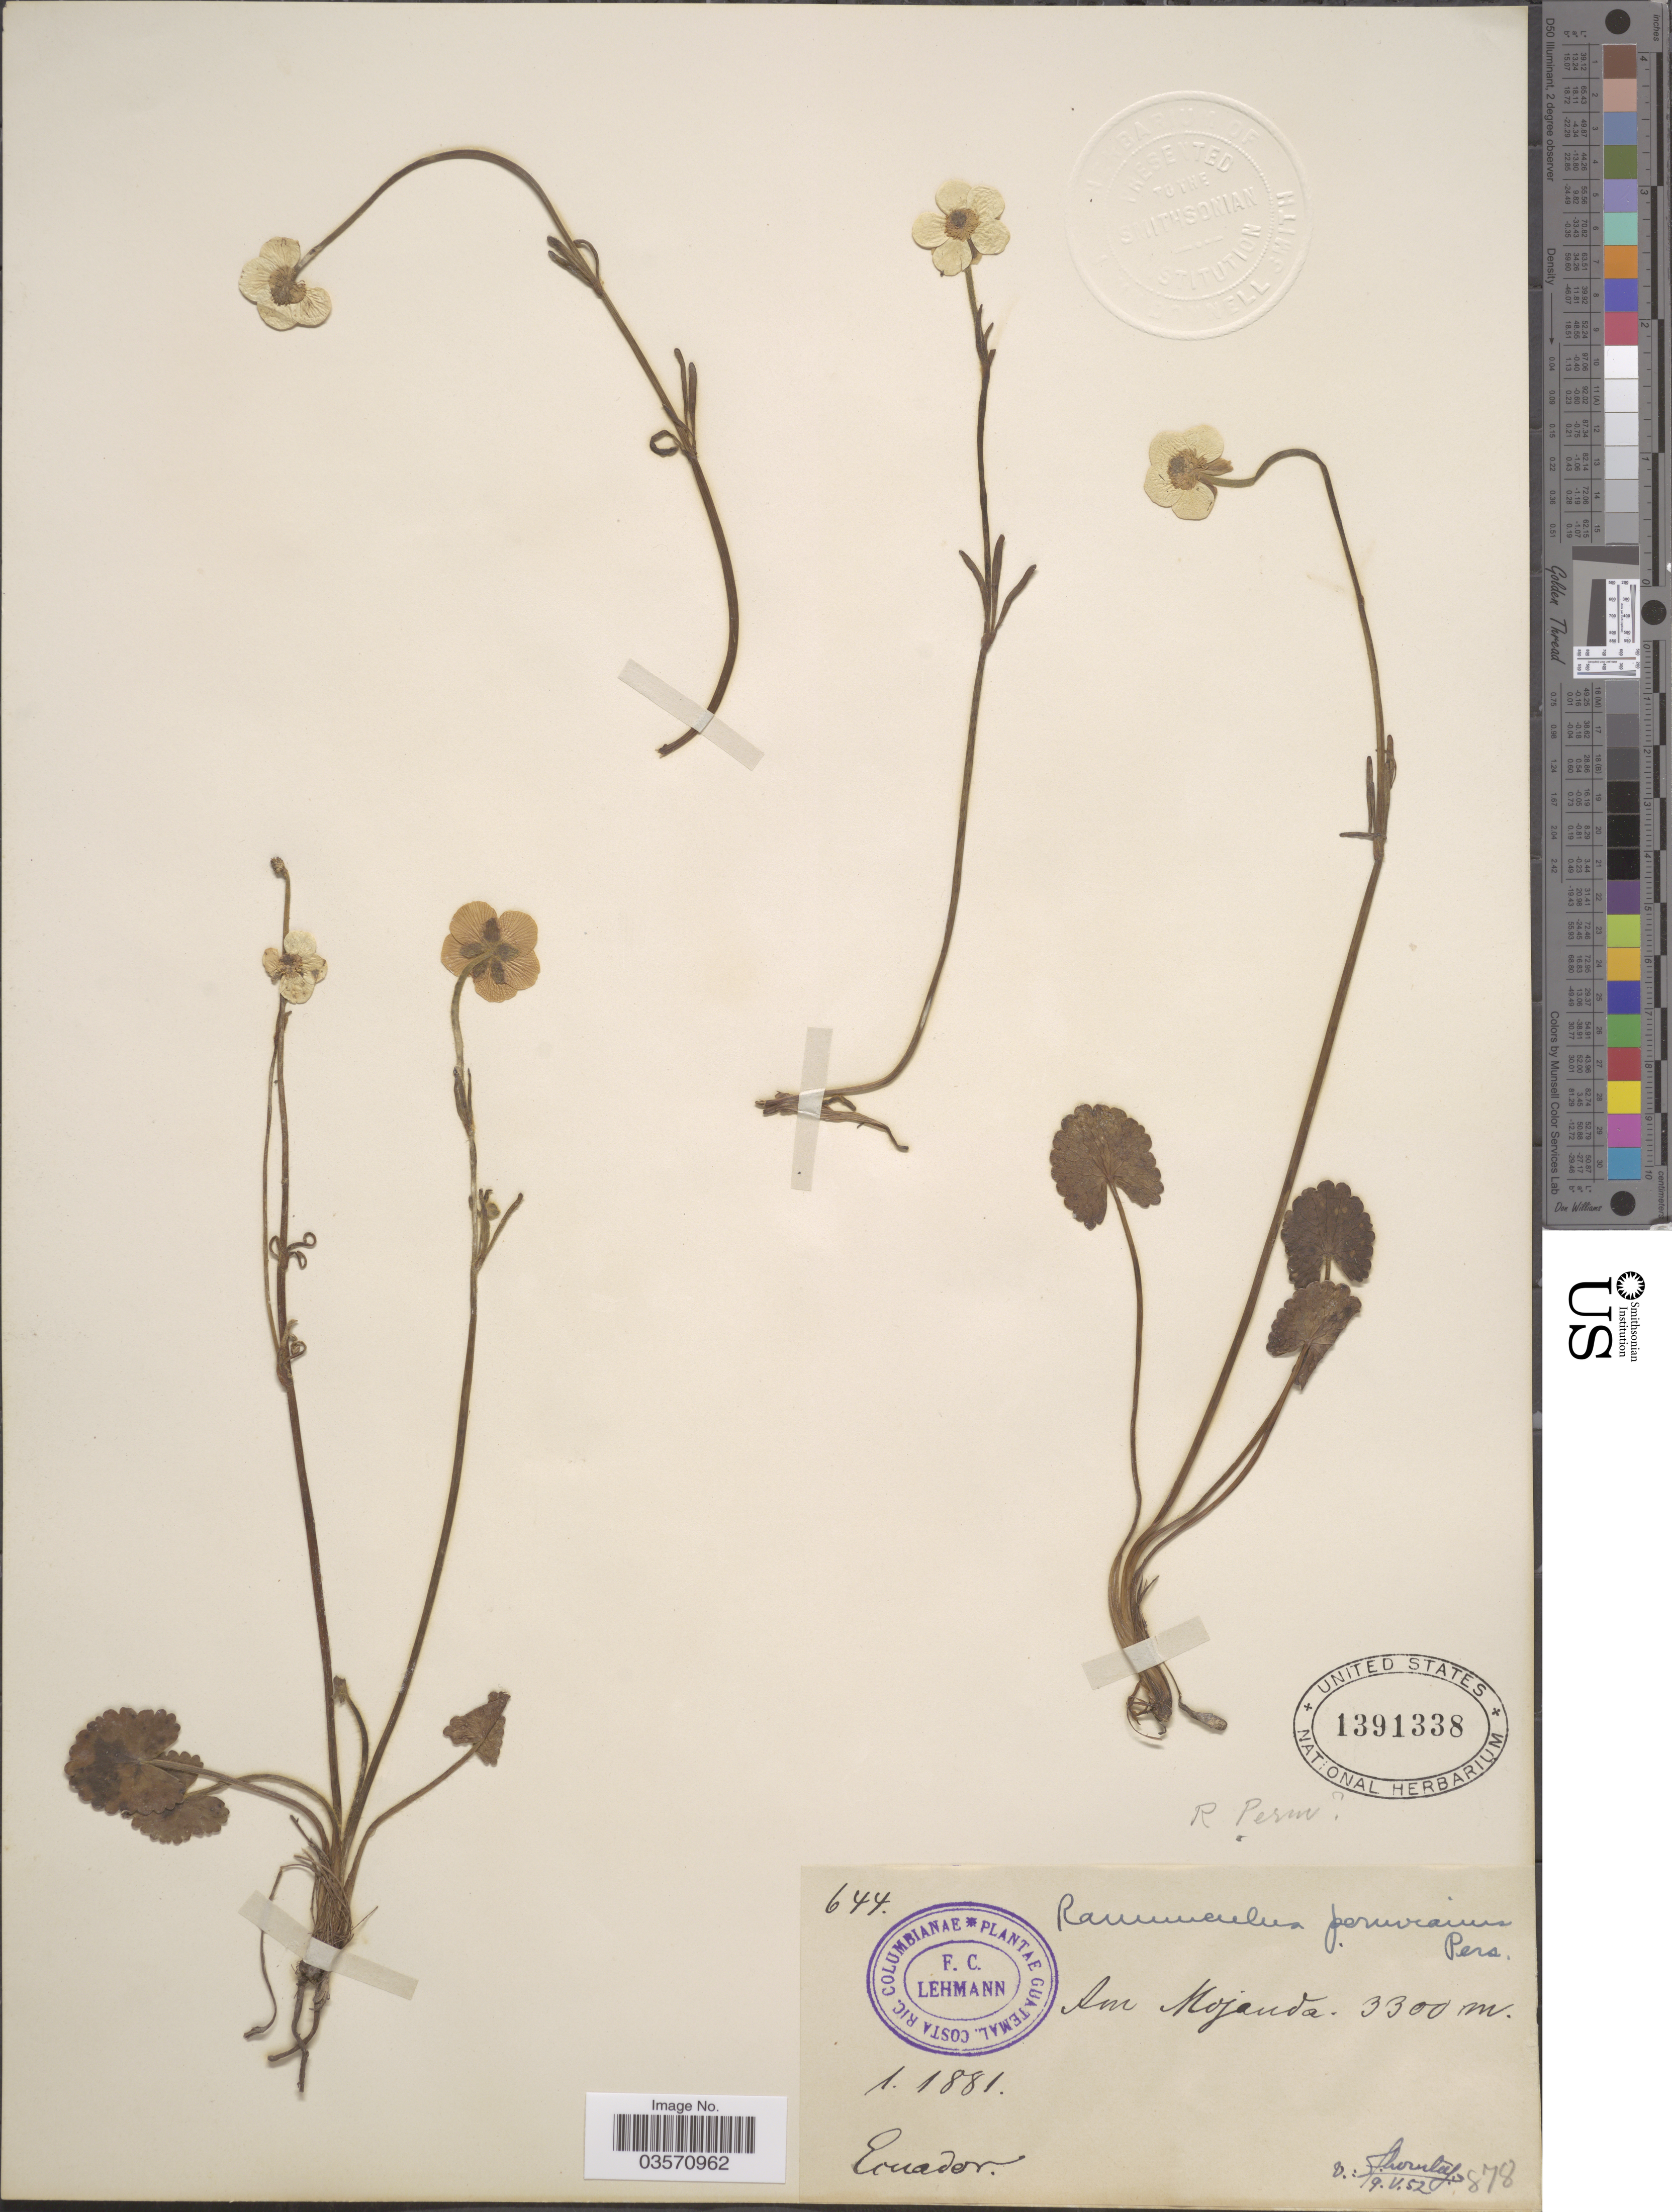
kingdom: Plantae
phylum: Tracheophyta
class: Magnoliopsida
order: Ranunculales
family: Ranunculaceae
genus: Ranunculus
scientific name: Ranunculus peruvianus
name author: Pers.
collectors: F. C. Lehmann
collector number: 644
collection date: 1881-01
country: Ecuador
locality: Im Mojanda.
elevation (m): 3300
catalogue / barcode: US 1391338